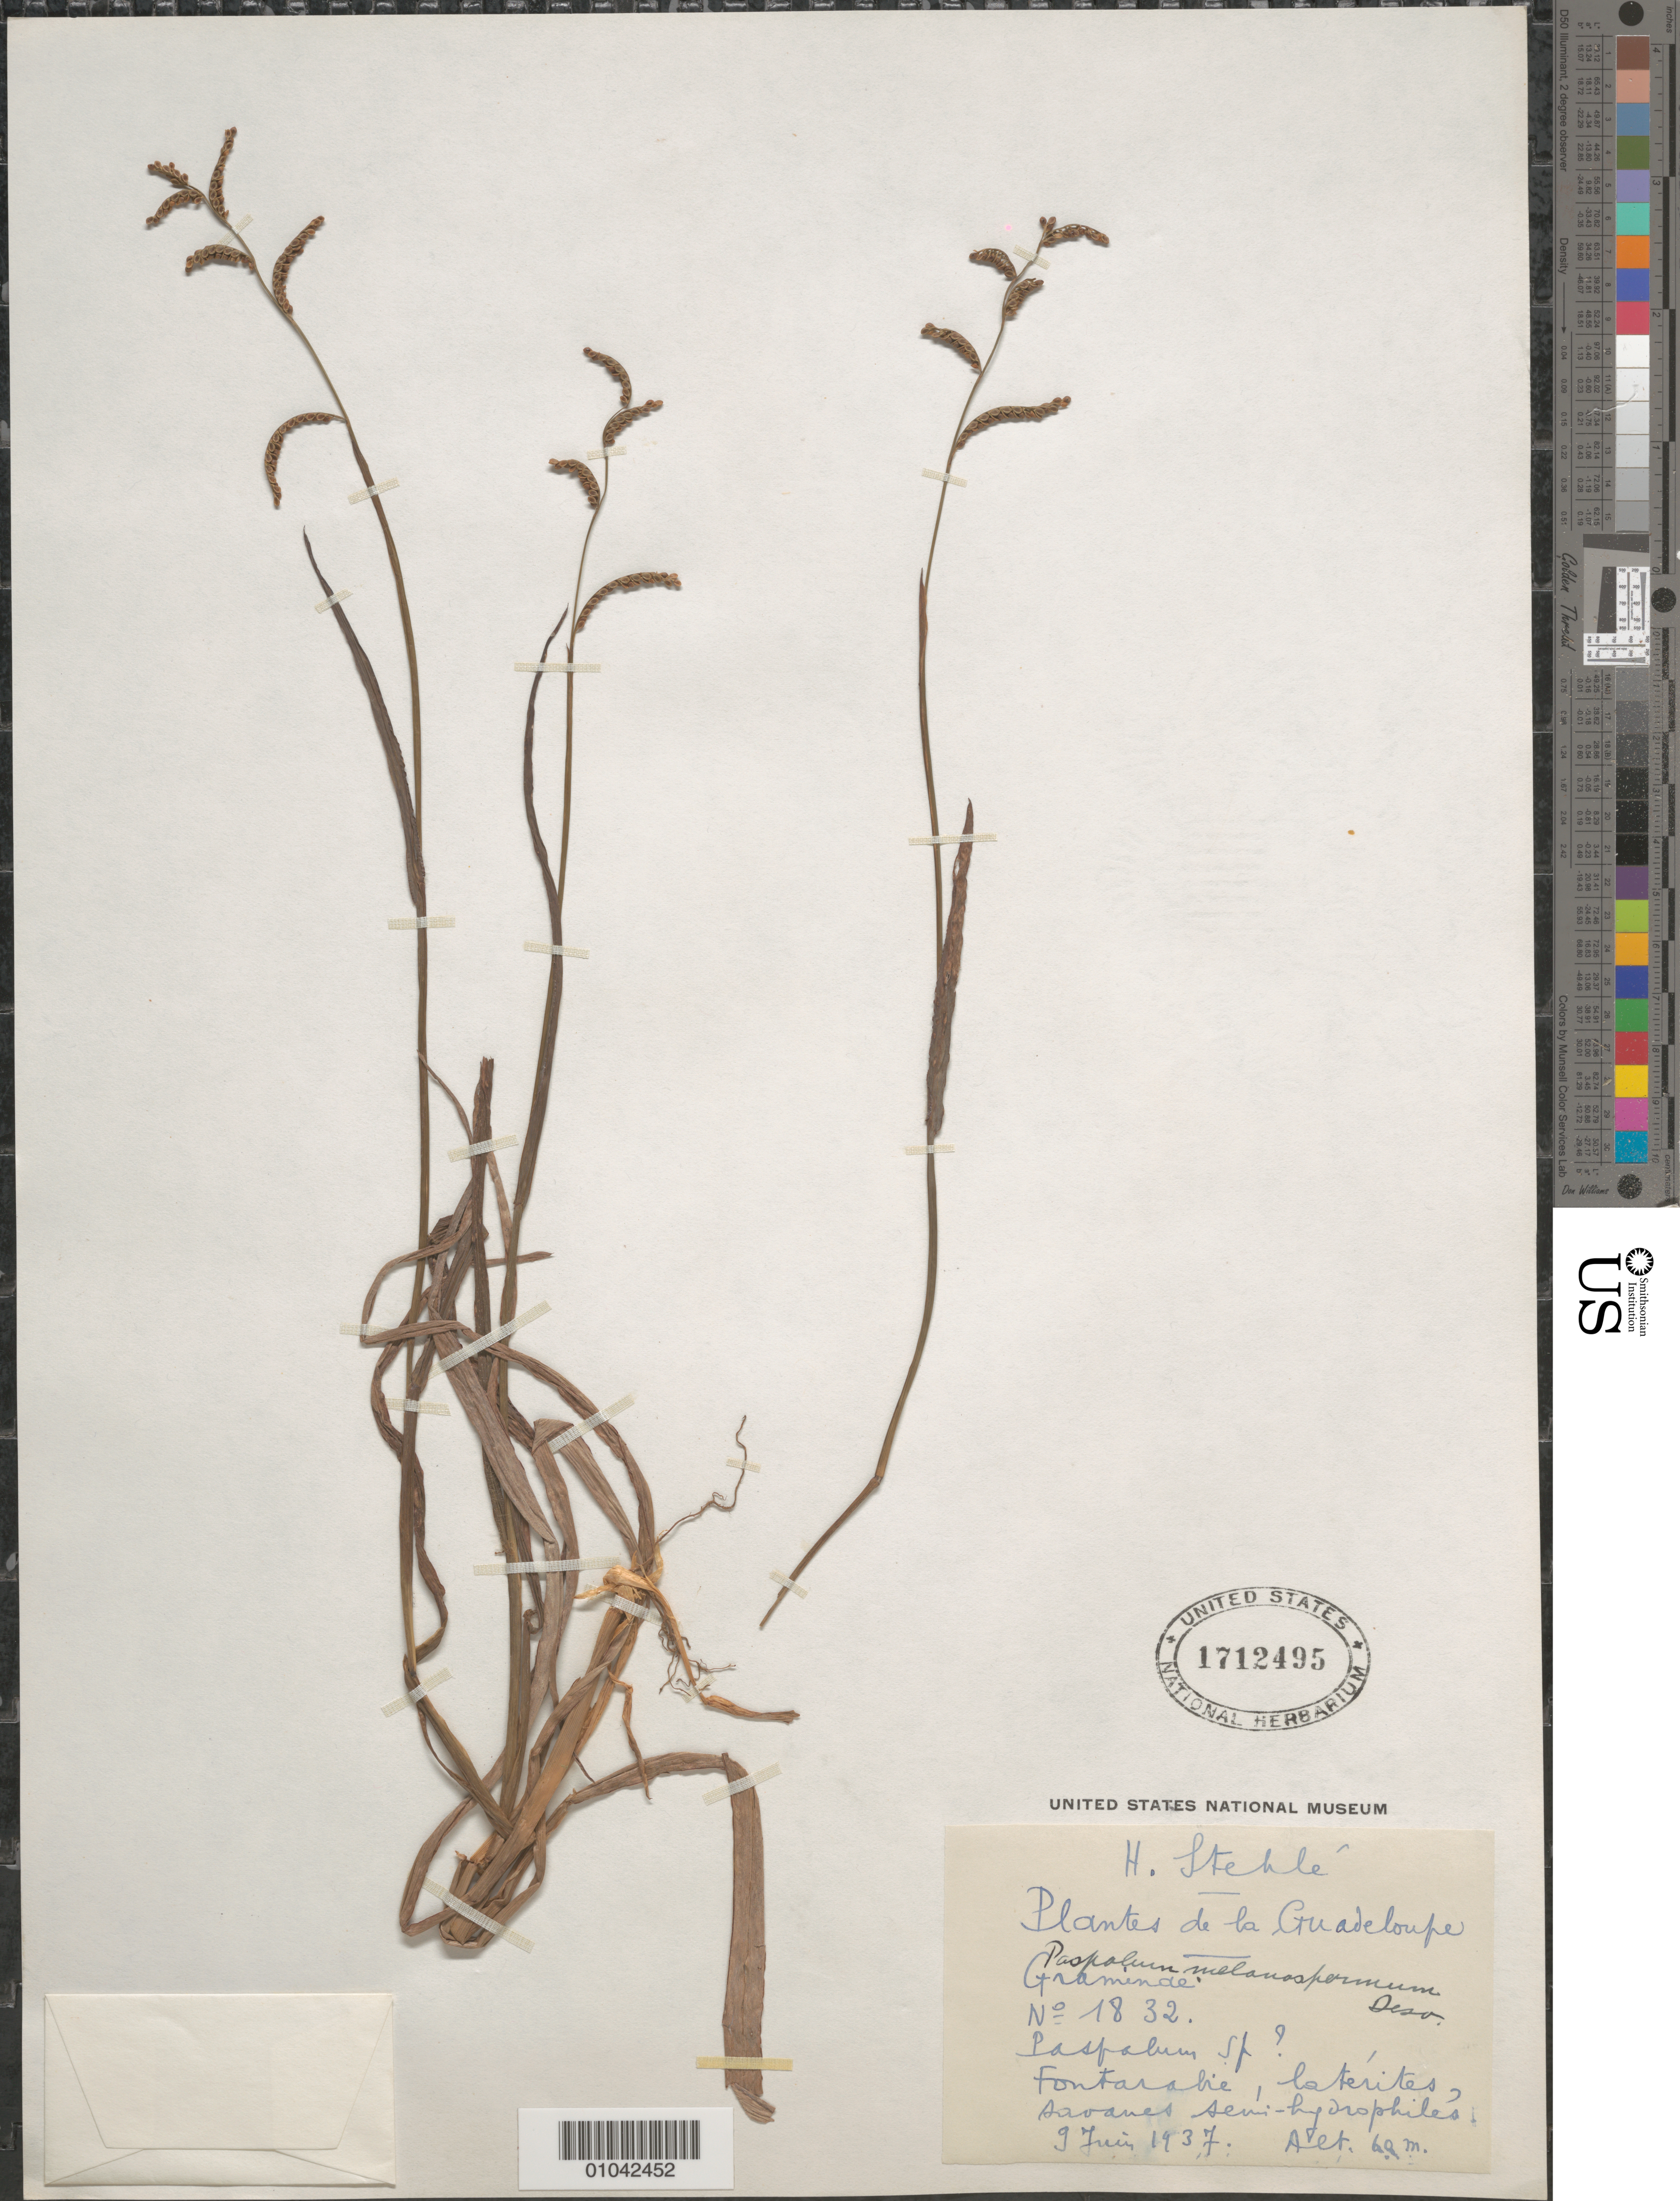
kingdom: Plantae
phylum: Tracheophyta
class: Liliopsida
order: Poales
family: Poaceae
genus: Paspalum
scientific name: Paspalum melanospermum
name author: Desv. ex Poir.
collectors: H. Stehlé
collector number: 1832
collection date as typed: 09 Jun 1937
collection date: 1937-06-09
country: Guadeloupe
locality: Fontaralie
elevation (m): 60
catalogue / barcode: US 1712495